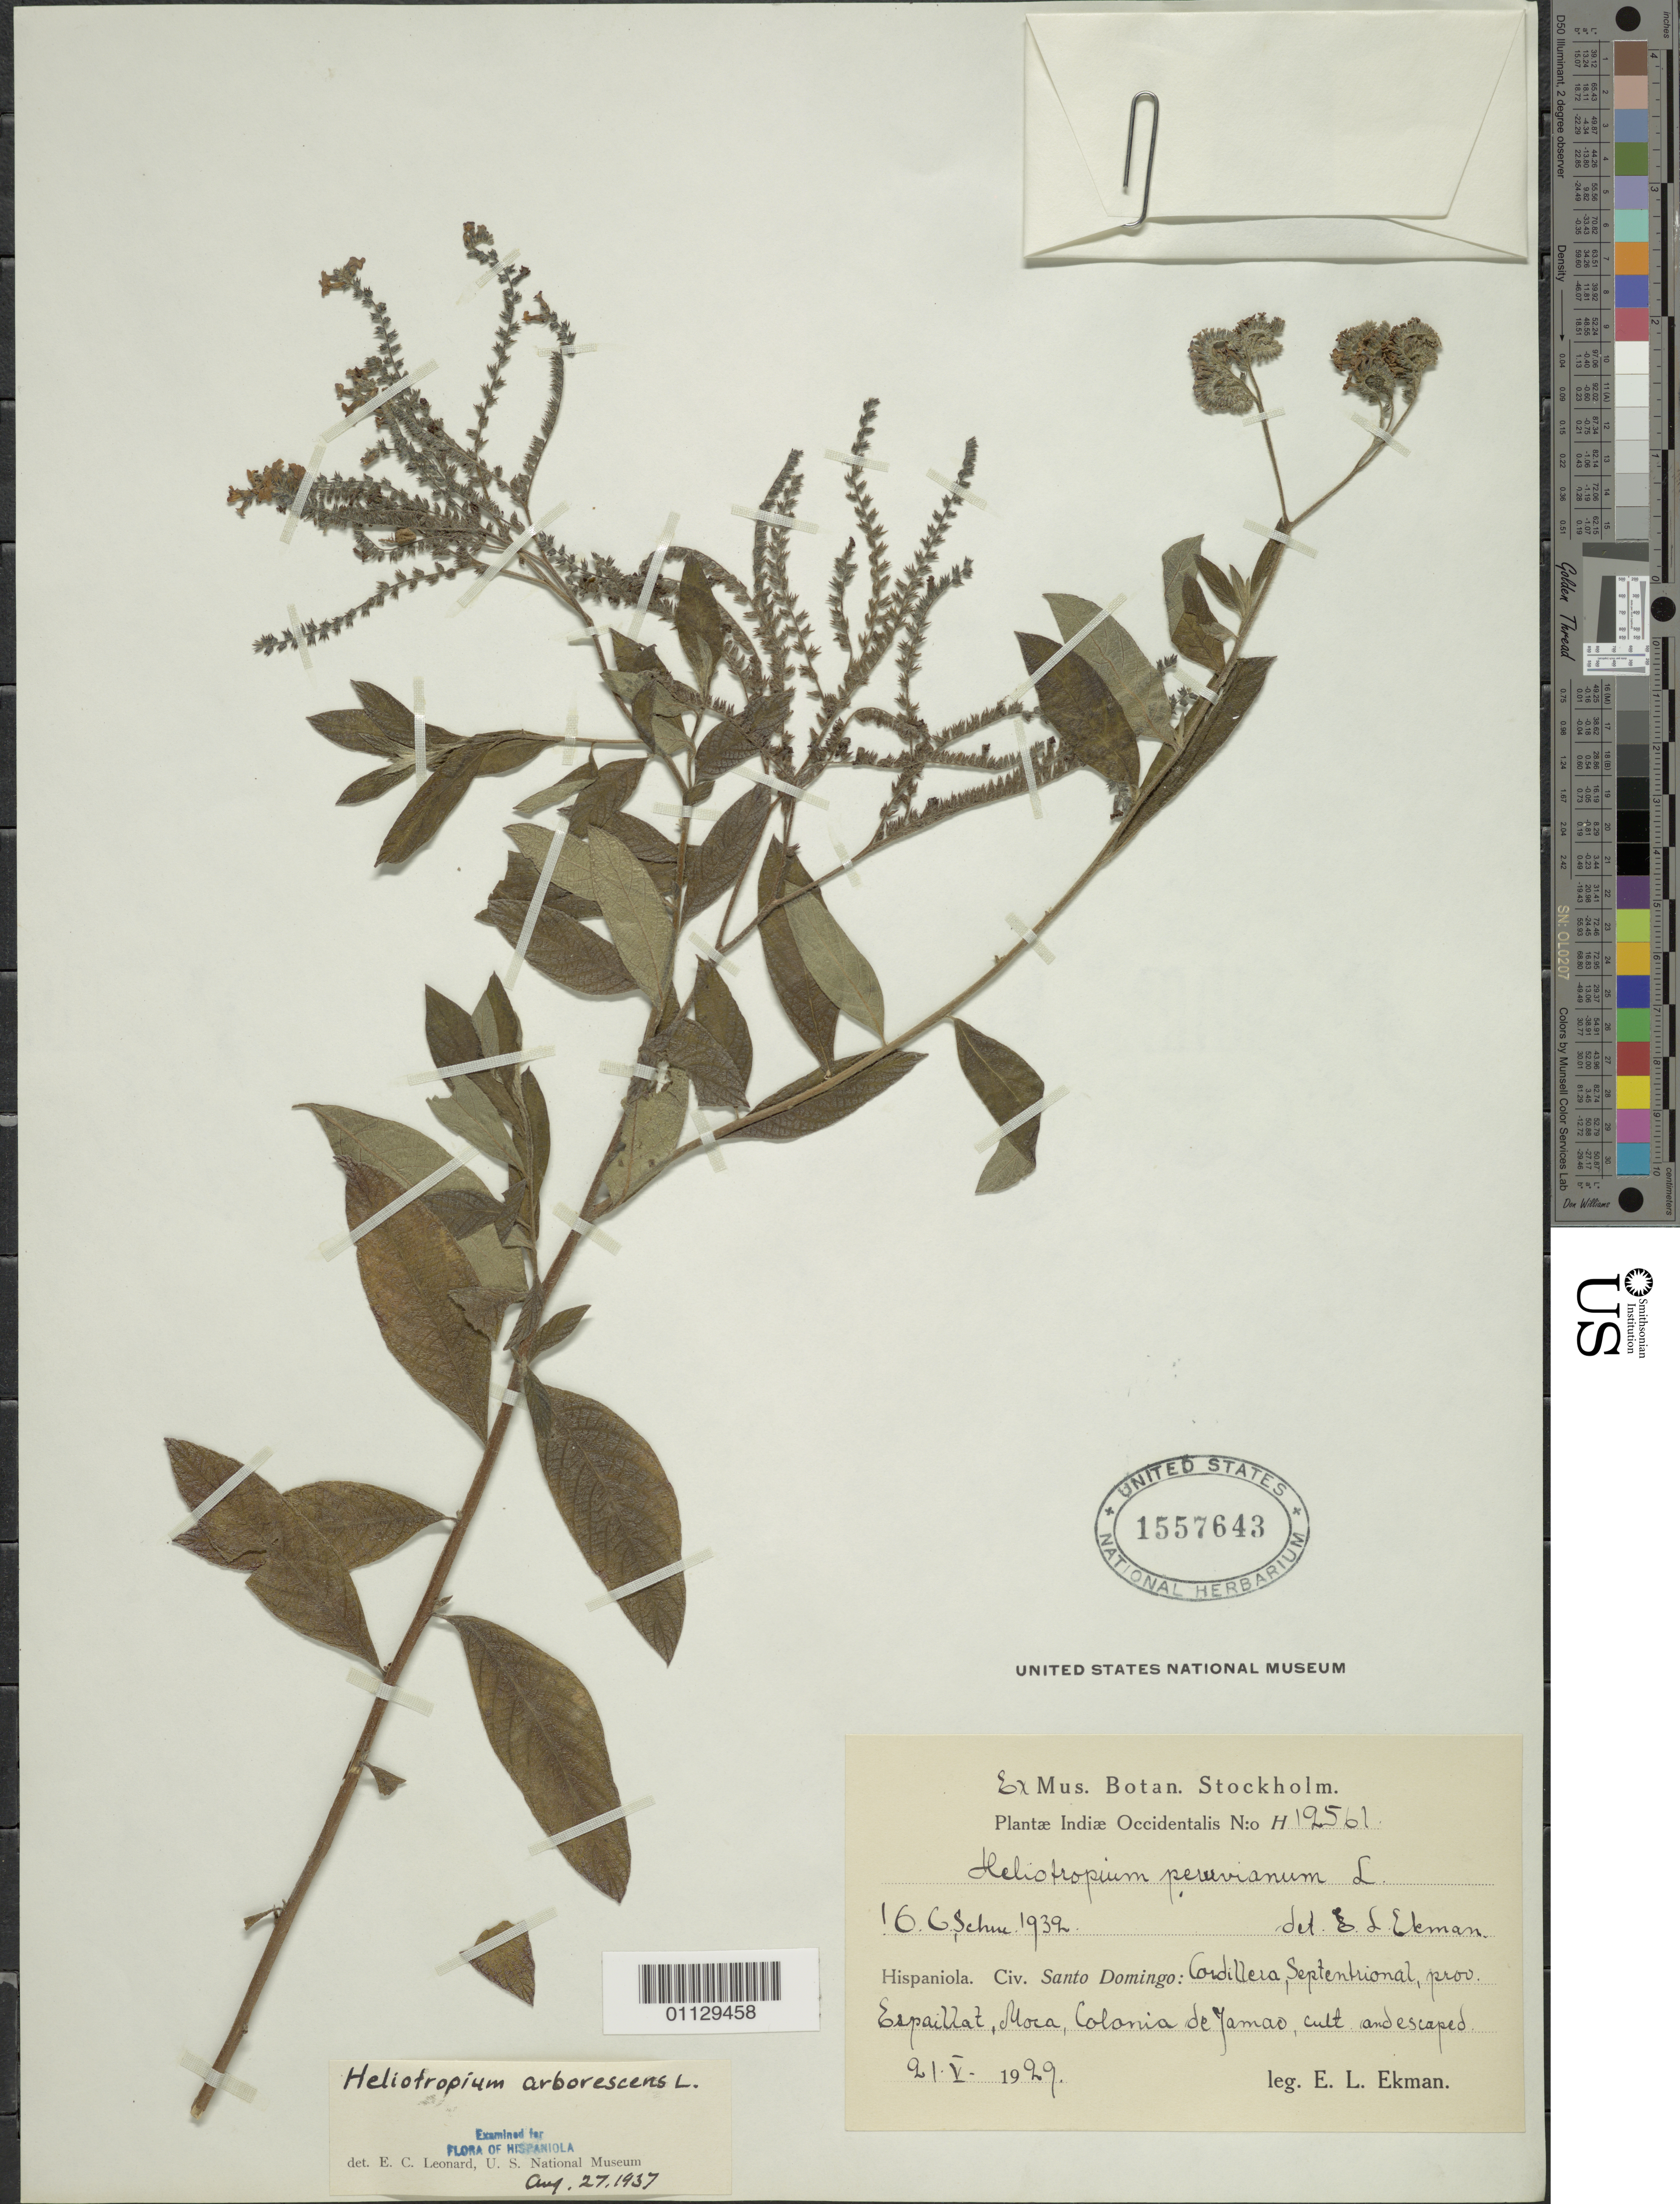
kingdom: Plantae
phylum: Tracheophyta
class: Magnoliopsida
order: Boraginales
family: Heliotropiaceae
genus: Heliotropium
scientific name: Heliotropium parviflorum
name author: L.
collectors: E. L. Ekman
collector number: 19561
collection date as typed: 21 May 1929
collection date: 1929-05-21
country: Dominican Republic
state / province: Santo Domingo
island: Hispaniola I.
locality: Cordillera, Septentional, prov. Espaillat, Moca, Colonia de Jamao, cult and escaped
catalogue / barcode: US 1557643